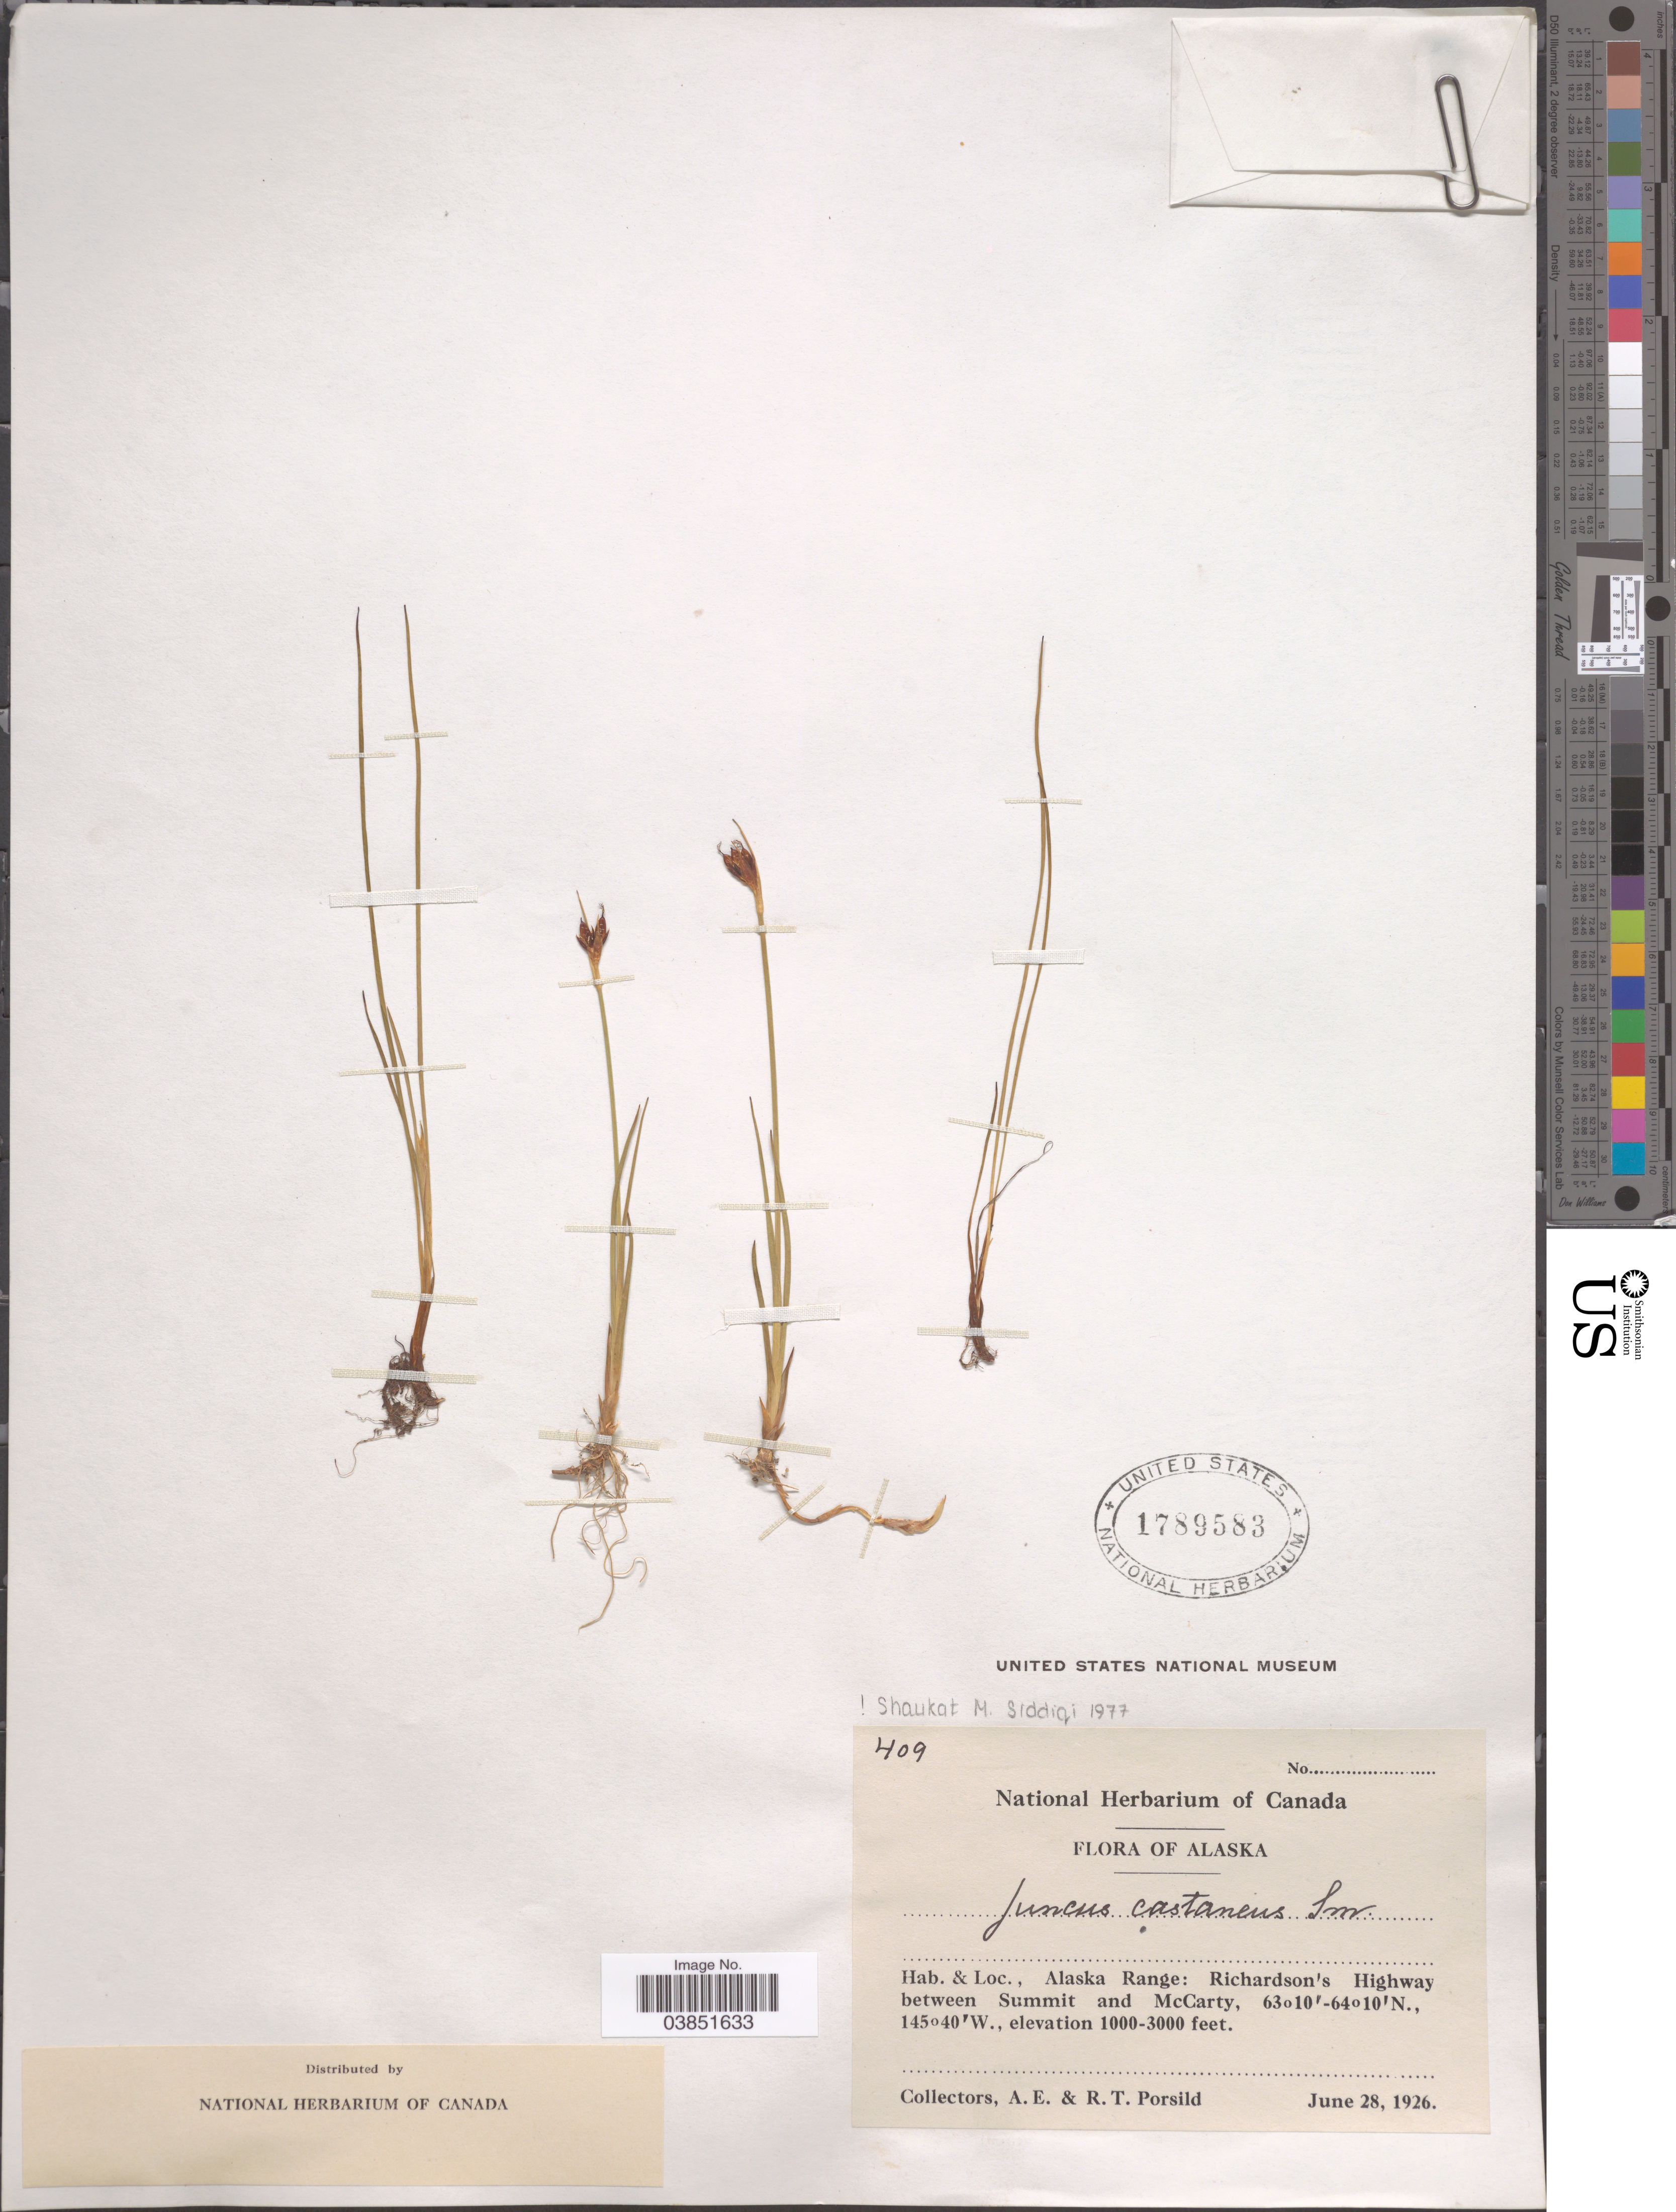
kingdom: Plantae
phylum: Tracheophyta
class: Liliopsida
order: Poales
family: Juncaceae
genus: Juncus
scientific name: Juncus castaneus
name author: Sm.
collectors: A. E. Porsild & R. T. Porsild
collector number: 409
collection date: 1926-06-28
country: United States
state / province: Alaska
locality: Alaska Range: Richardson's Highway between Summit and McCarty.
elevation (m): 305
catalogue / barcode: US 1789583